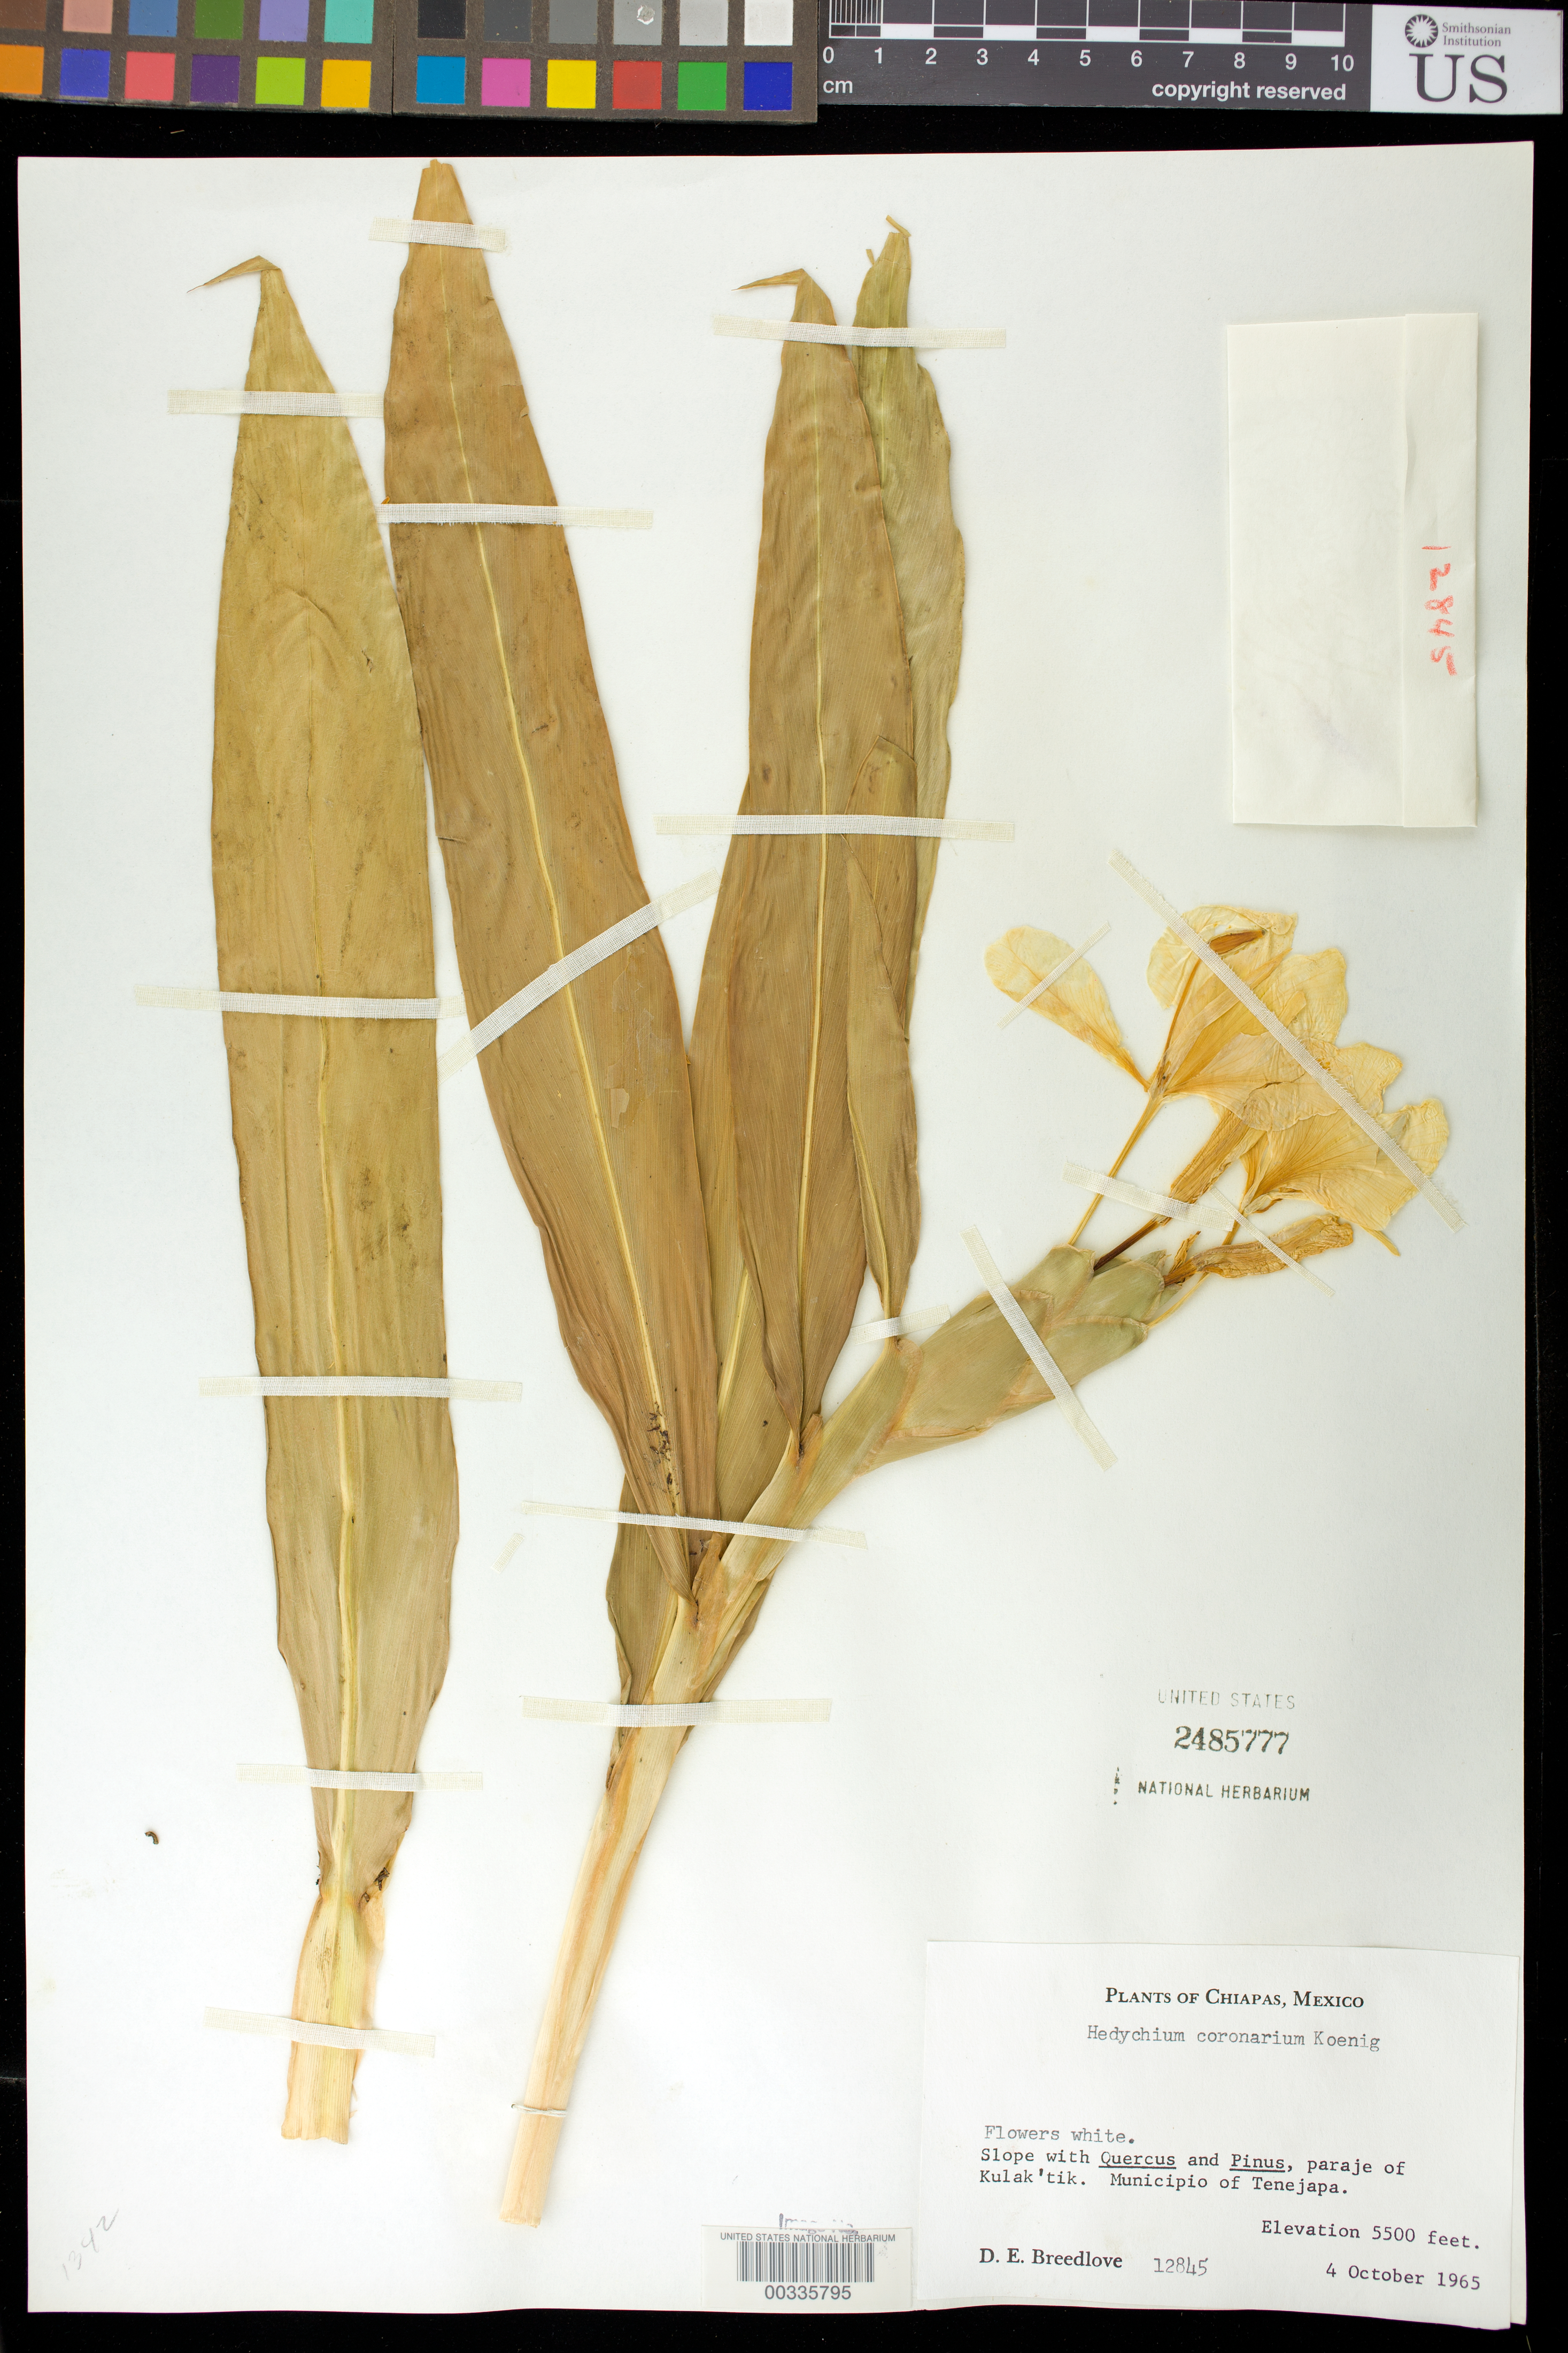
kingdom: Plantae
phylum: Tracheophyta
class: Liliopsida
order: Zingiberales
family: Zingiberaceae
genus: Hedychium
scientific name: Hedychium coronarium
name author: J. Koenig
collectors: D. E. Breedlove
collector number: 12845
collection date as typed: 04 Oct 1965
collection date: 1965-10-04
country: Mexico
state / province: Chiapas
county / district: Tenejapa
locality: Paraje of Kulak'tik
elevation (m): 1676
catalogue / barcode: US 2485777